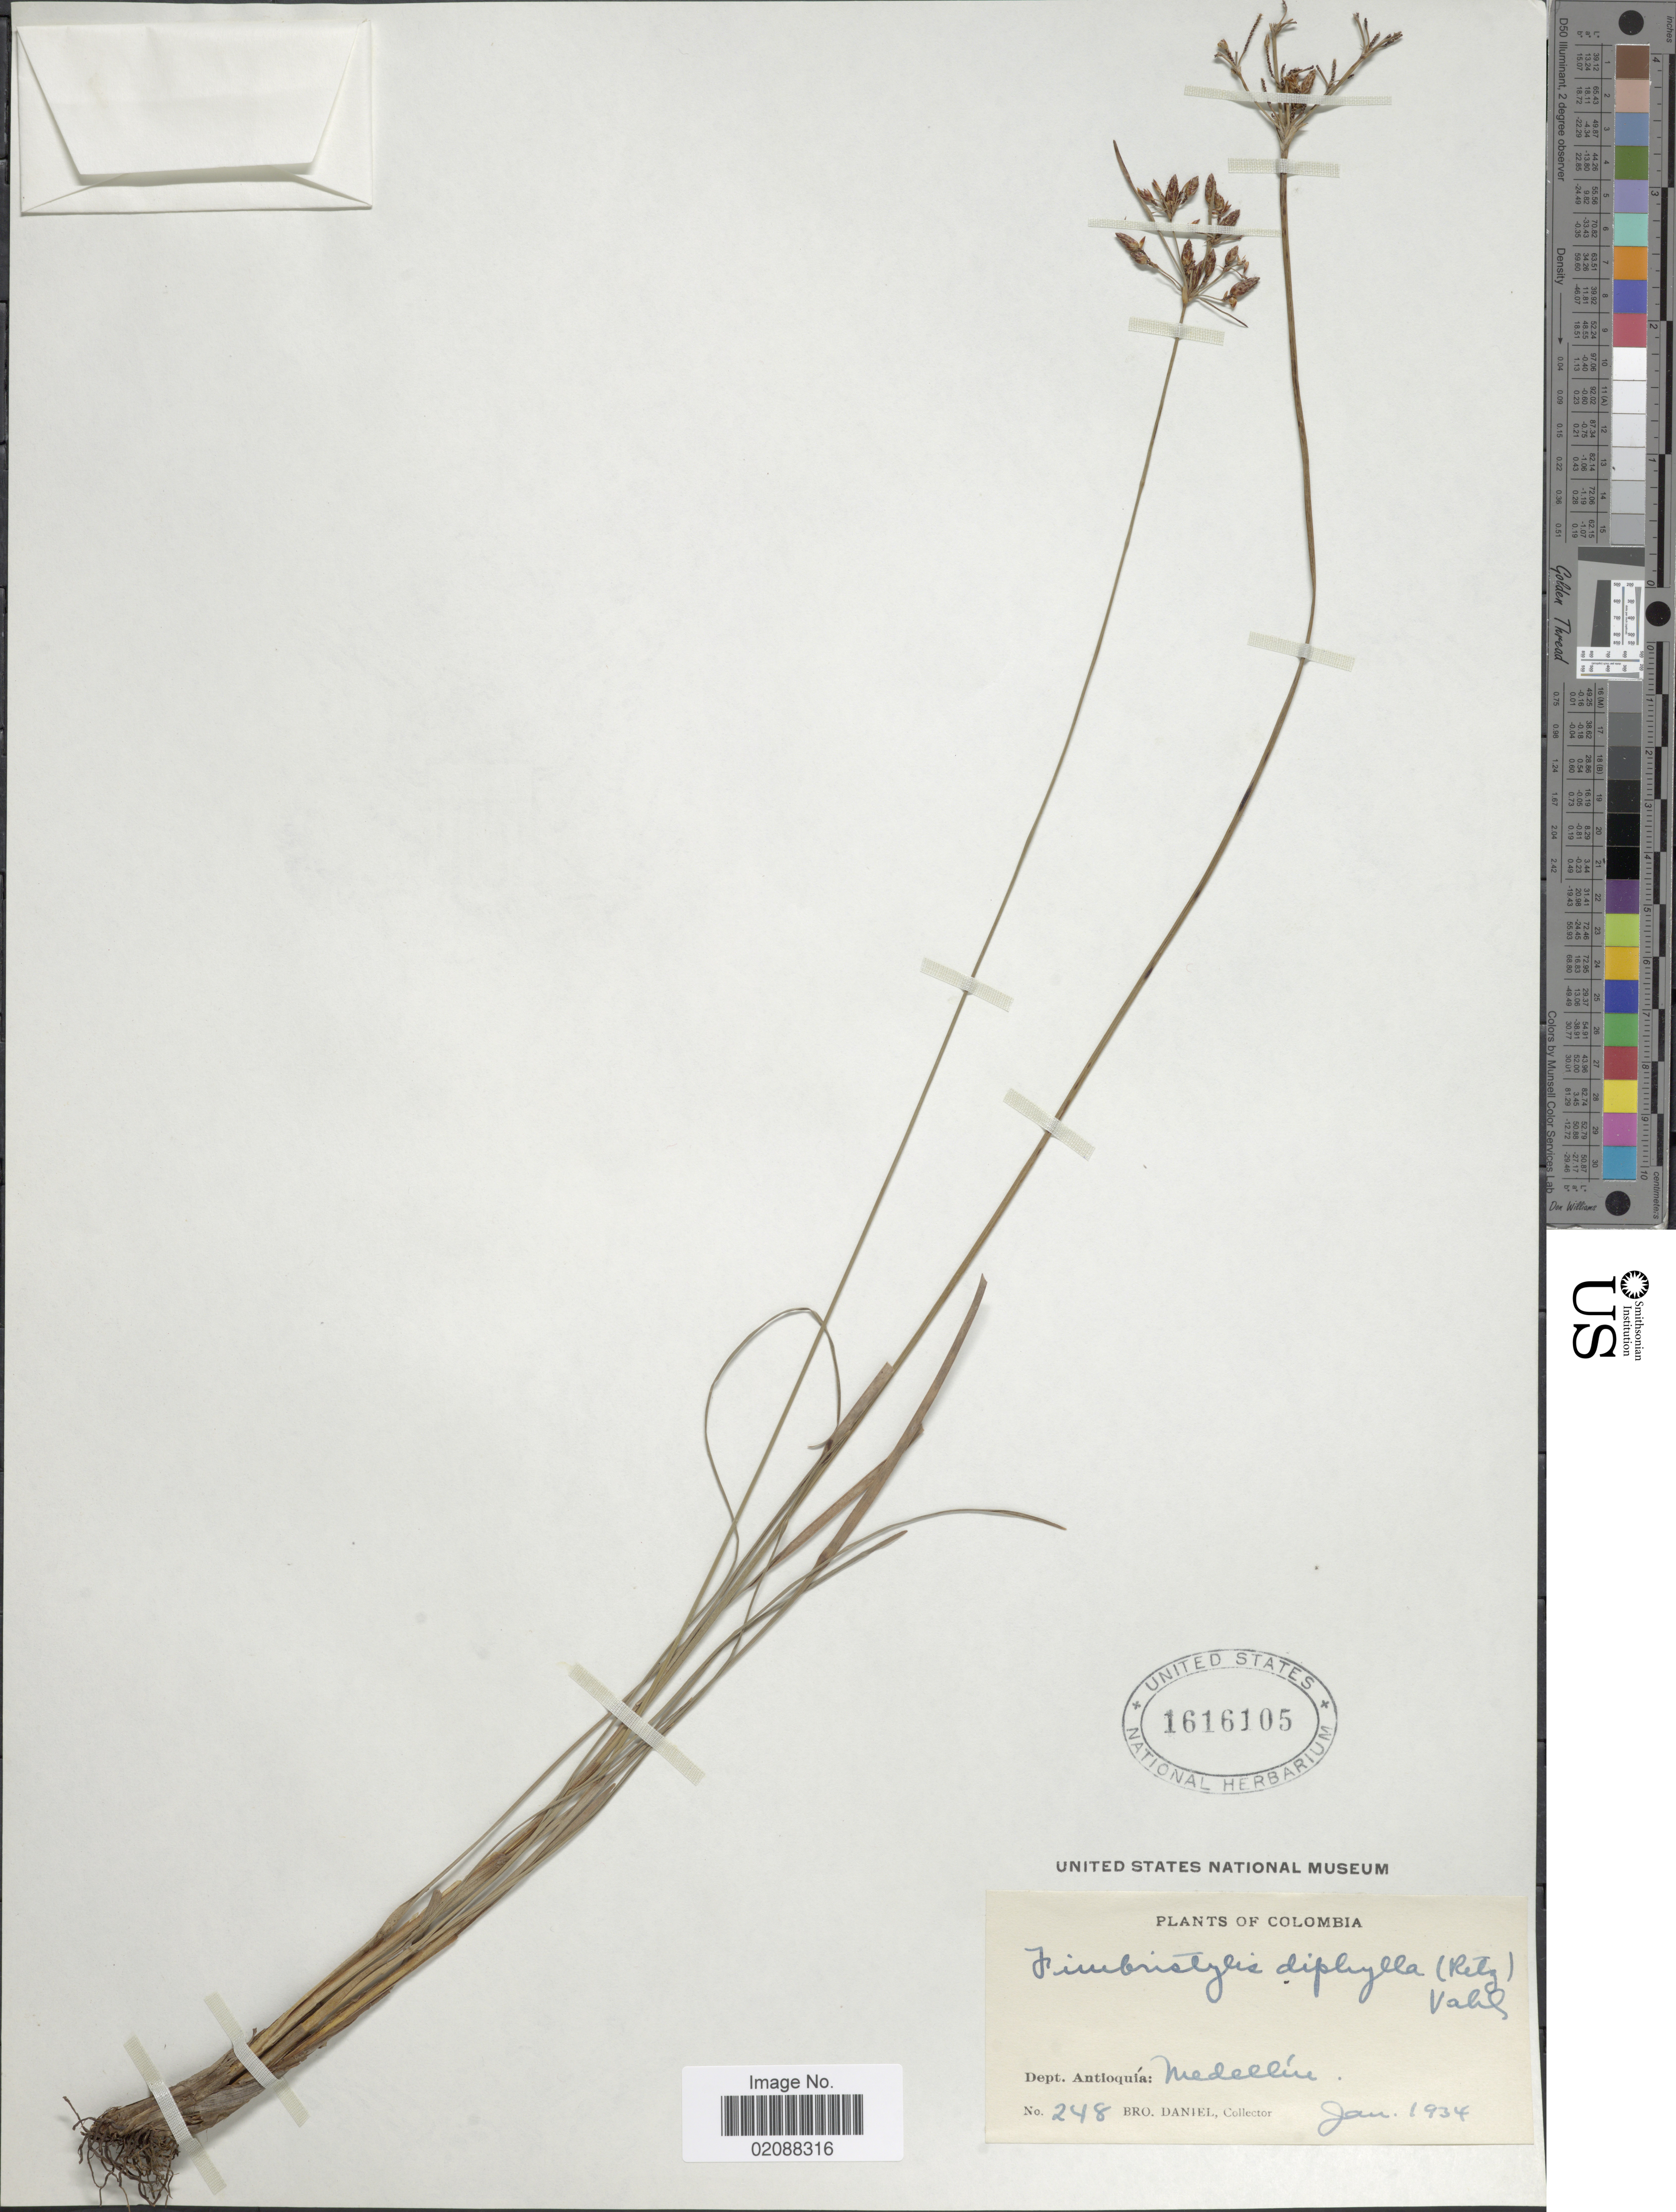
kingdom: Plantae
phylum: Tracheophyta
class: Liliopsida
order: Poales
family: Cyperaceae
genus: Fimbristylis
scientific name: Fimbristylis dichotoma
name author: (L.) Vahl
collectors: Bro. Daniel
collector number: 248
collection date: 1934-01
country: Colombia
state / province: Antioquia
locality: Medellin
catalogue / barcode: US 1616105